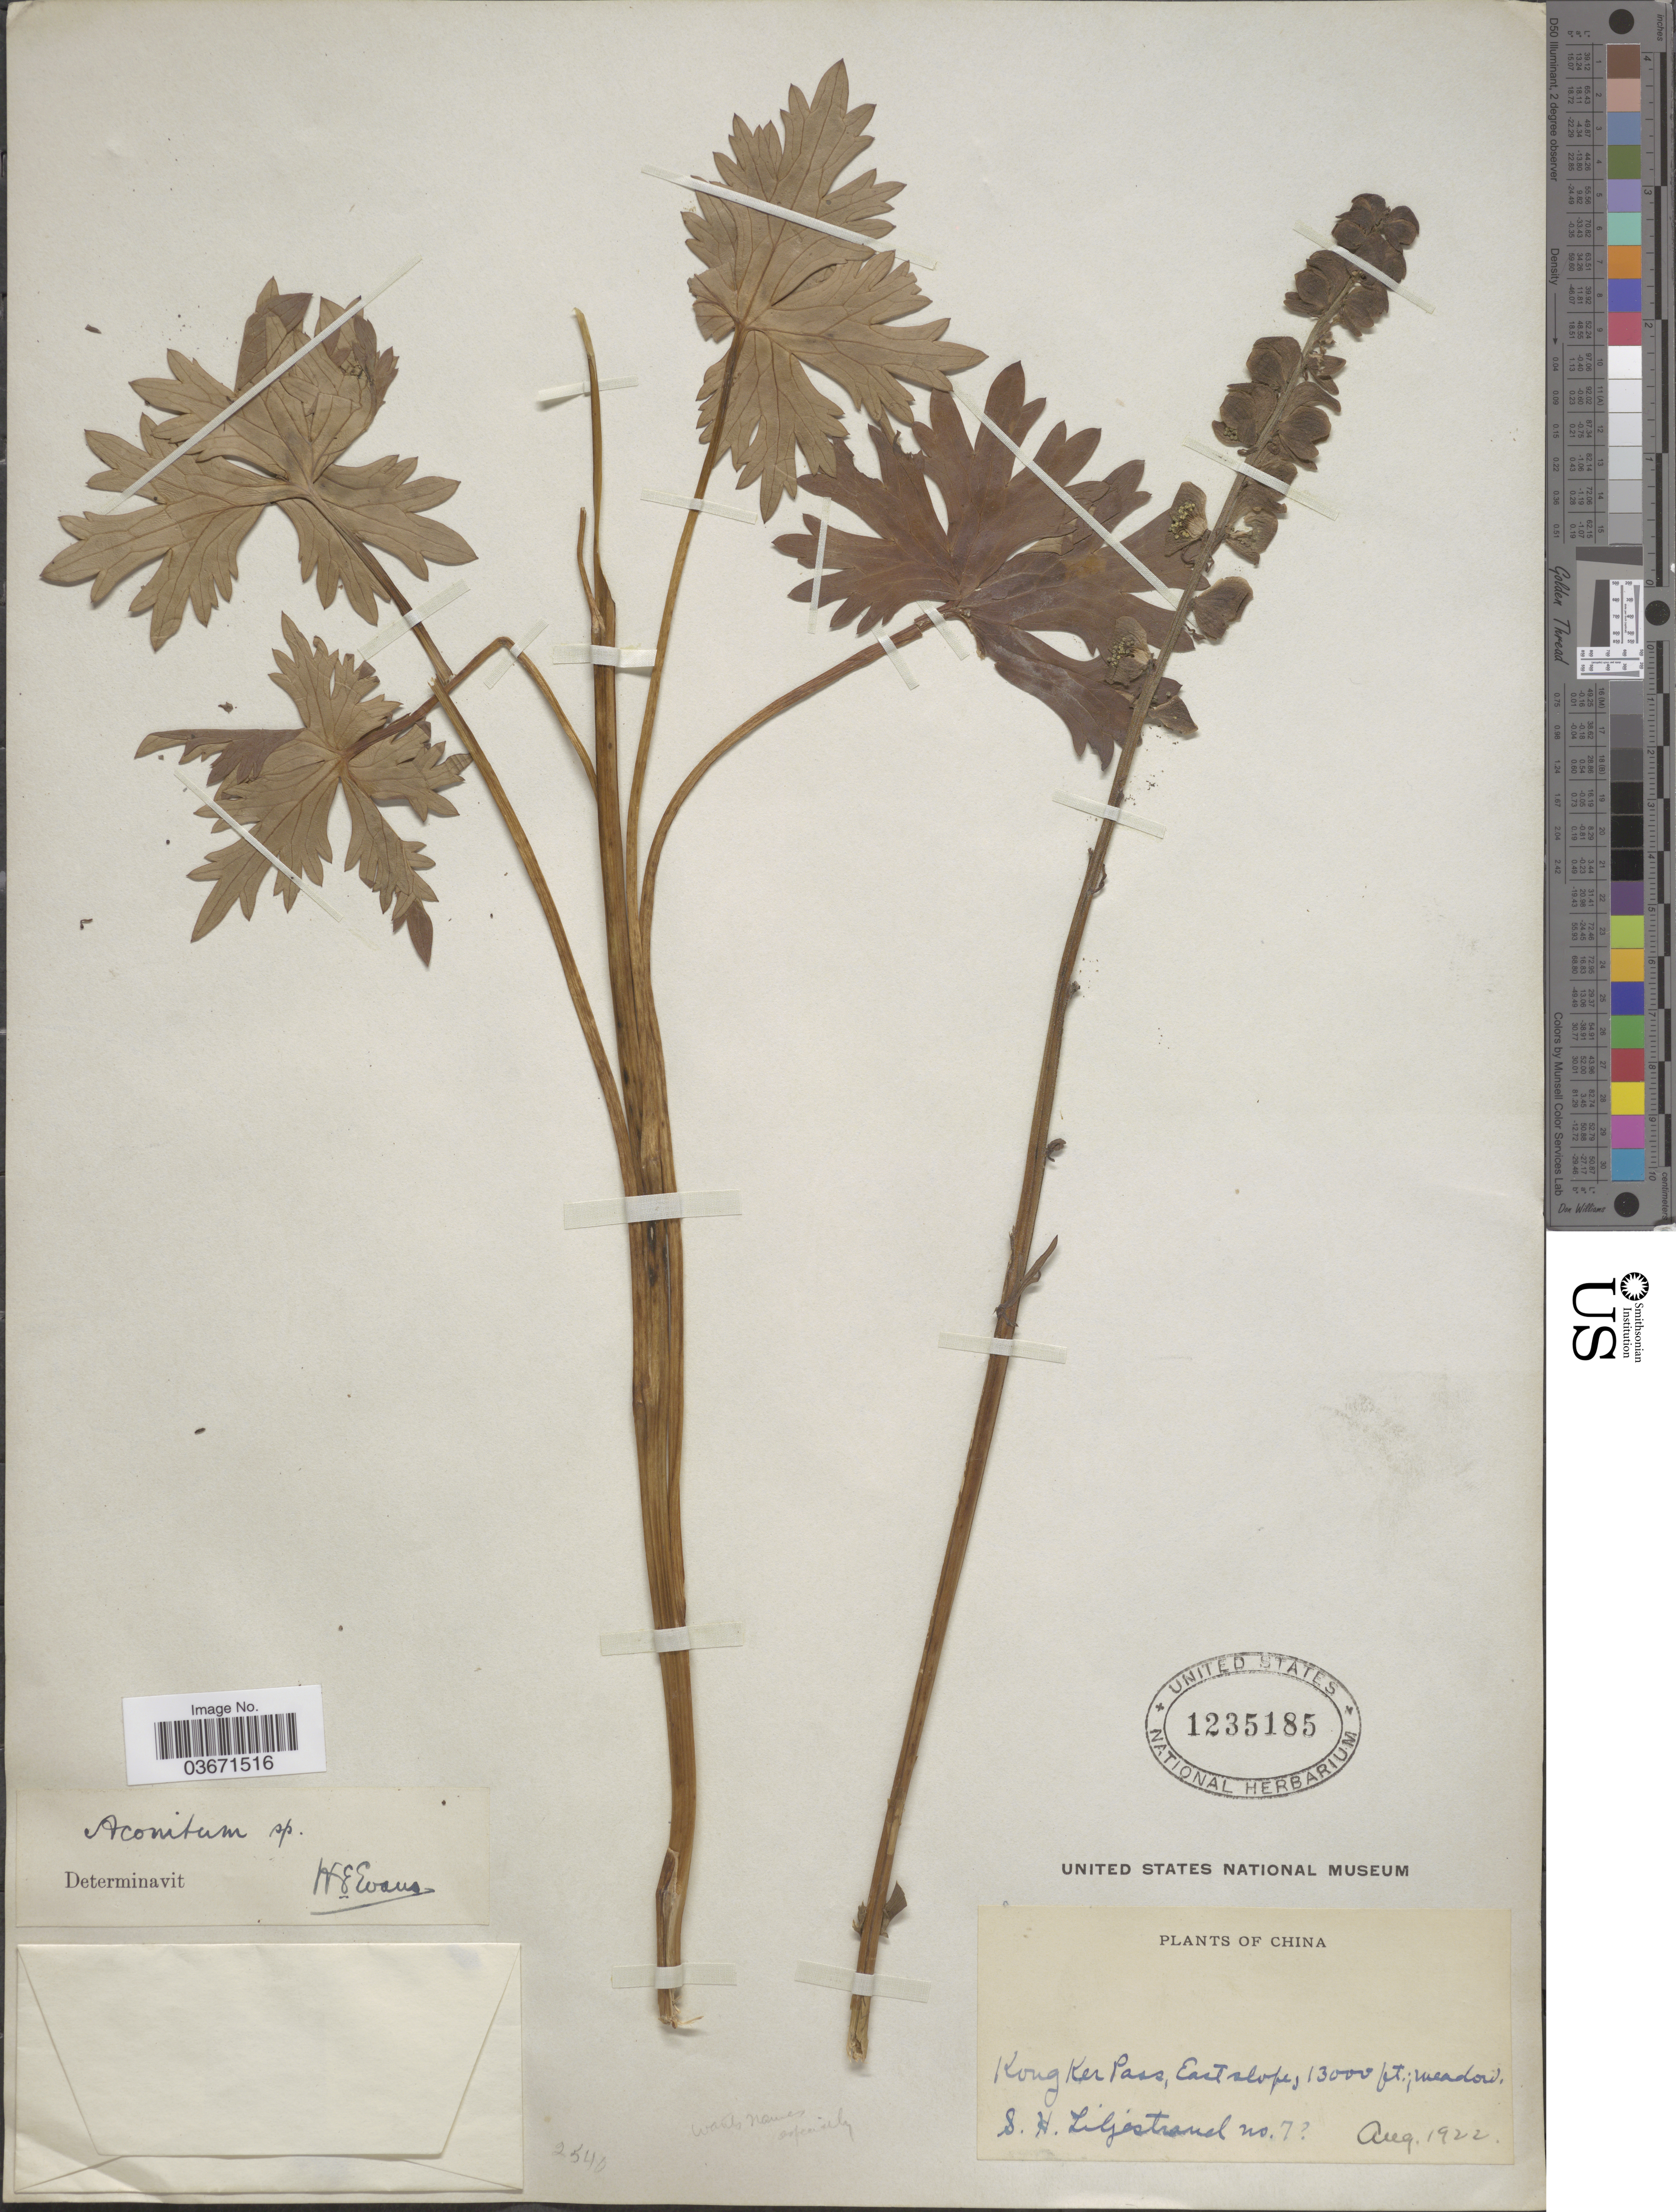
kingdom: Plantae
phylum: Tracheophyta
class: Magnoliopsida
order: Ranunculales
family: Ranunculaceae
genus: Aconitum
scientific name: Aconitum sp.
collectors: S. Liljestrand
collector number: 7?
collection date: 1922-08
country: China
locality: Kong Ker Pass, East slope.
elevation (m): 3962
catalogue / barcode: US 1235185